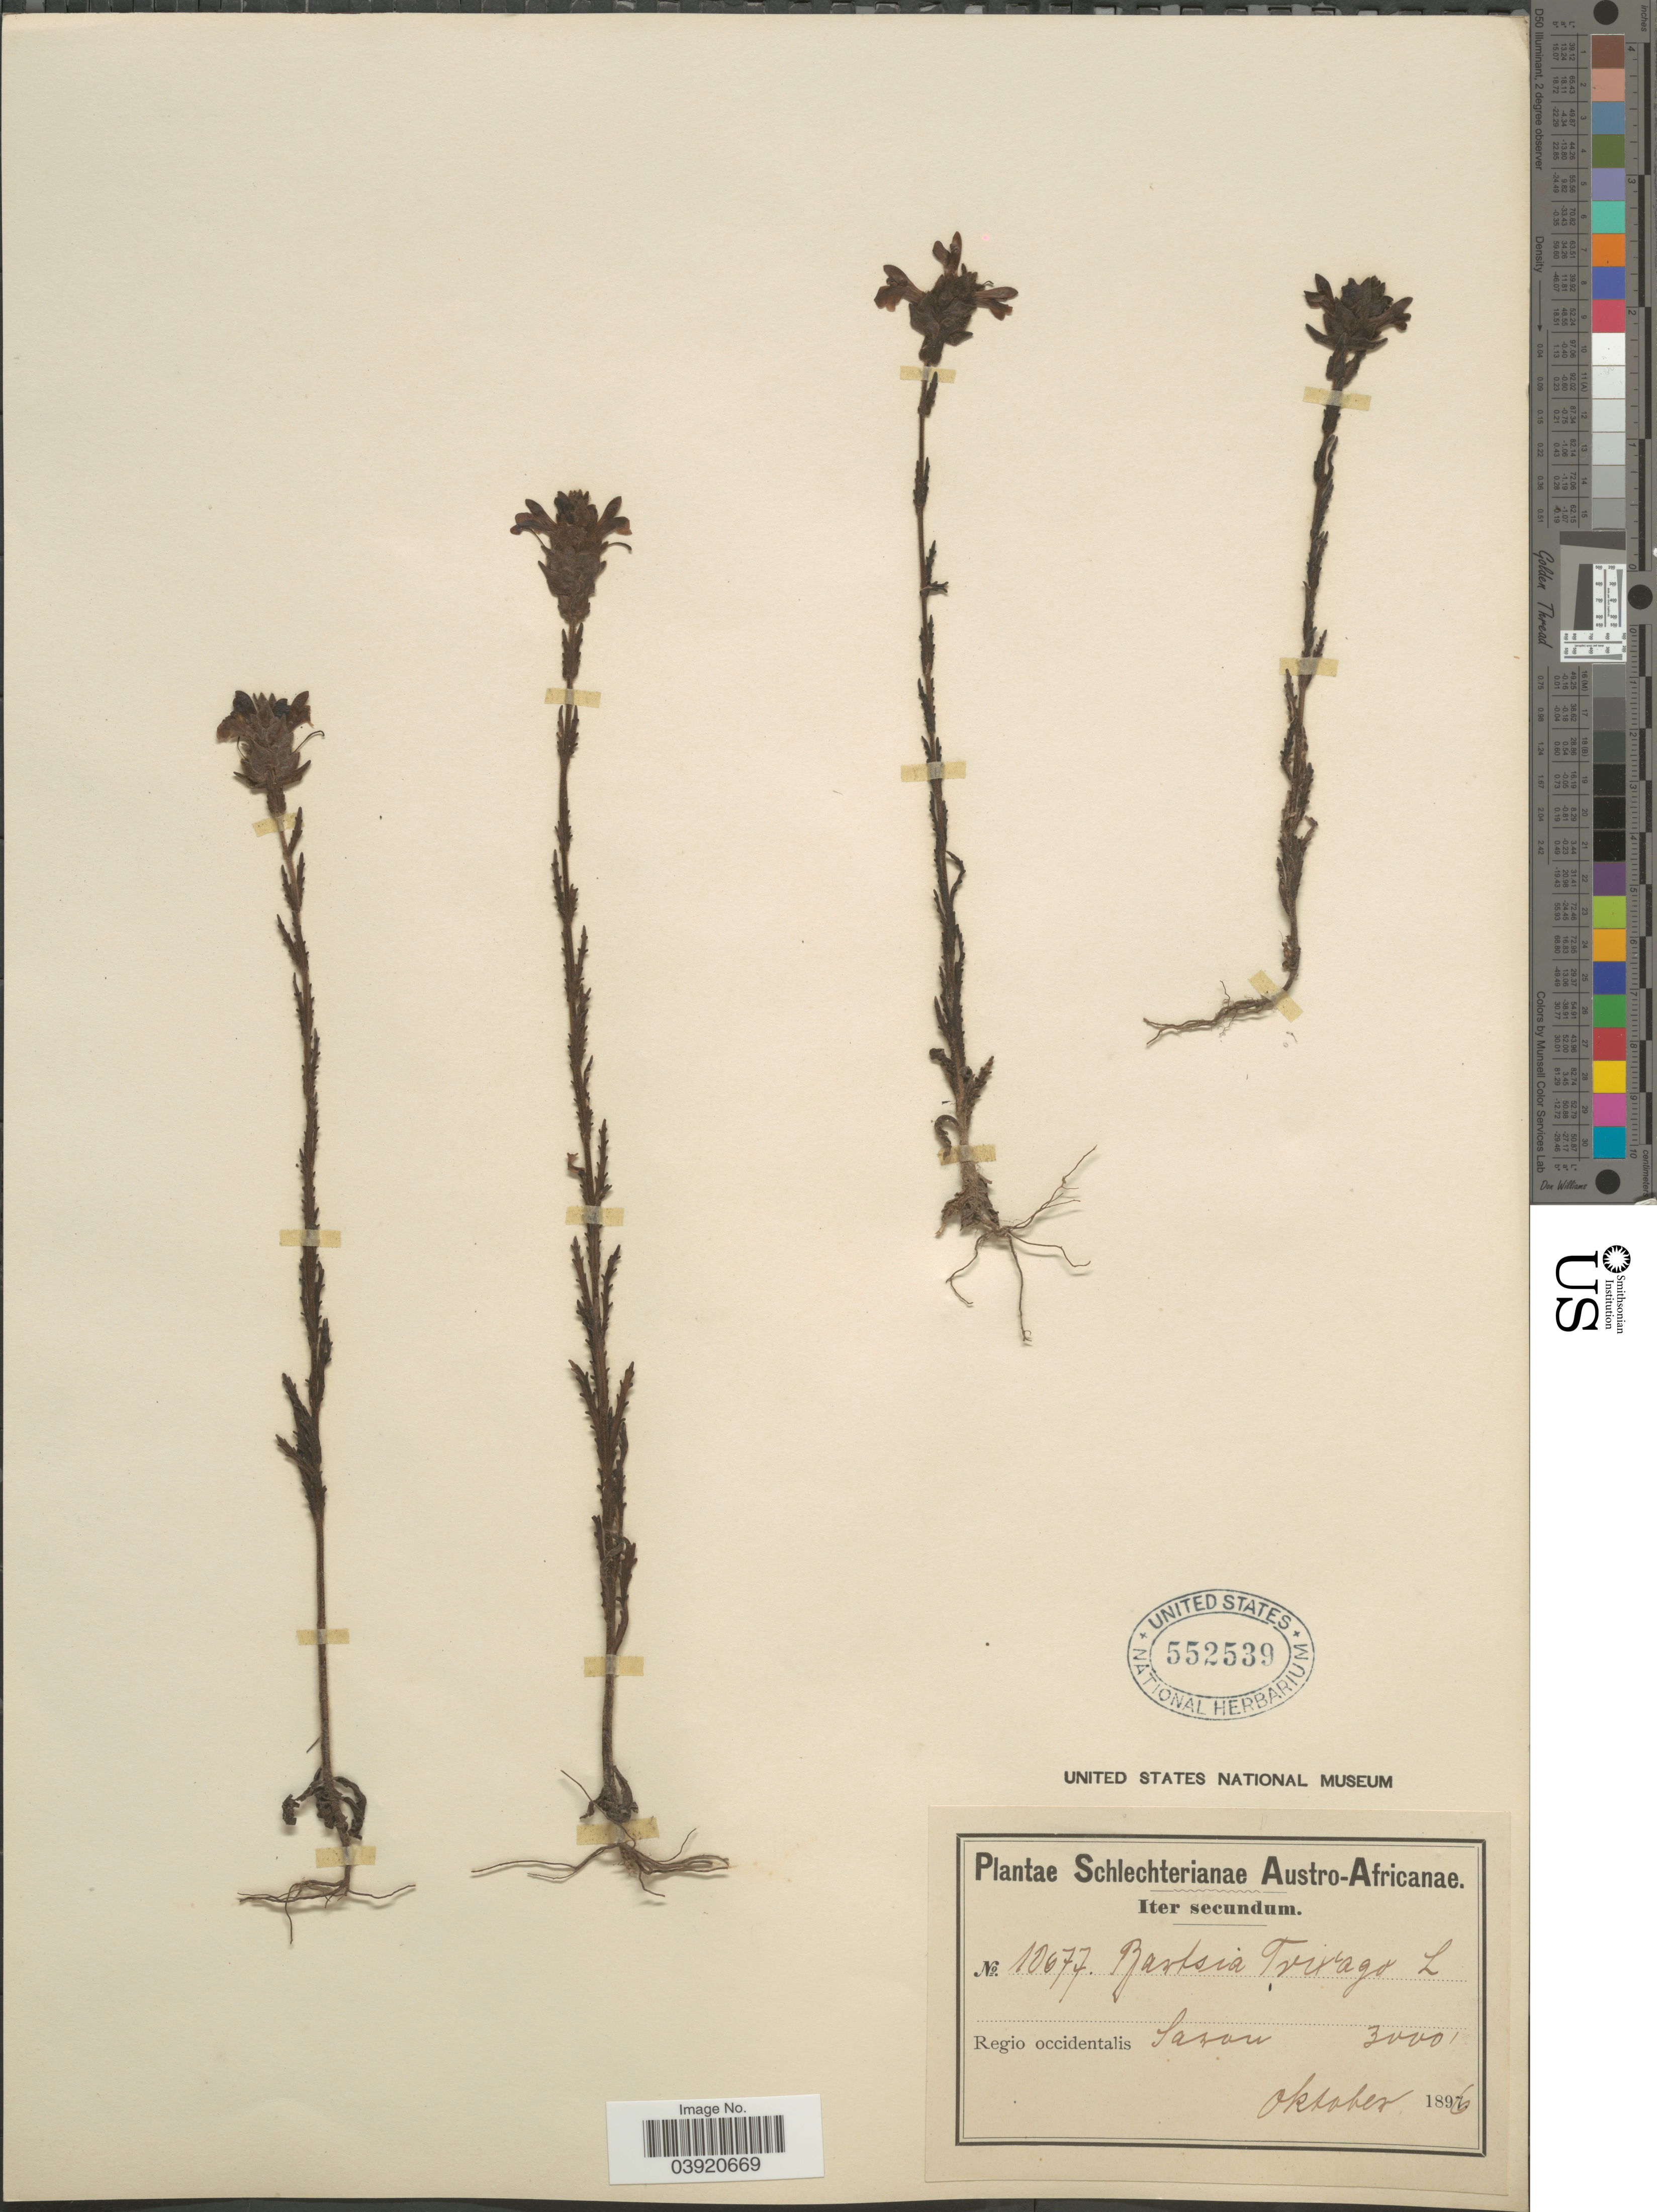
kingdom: Plantae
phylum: Tracheophyta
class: Magnoliopsida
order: Lamiales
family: Orobanchaceae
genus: Bellardia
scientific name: Bellardia sp.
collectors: Schlechter, --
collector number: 10677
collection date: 1896-10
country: South Africa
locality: Austro-Africanae. Regio occidentalis Saron.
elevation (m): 914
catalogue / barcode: US 552539